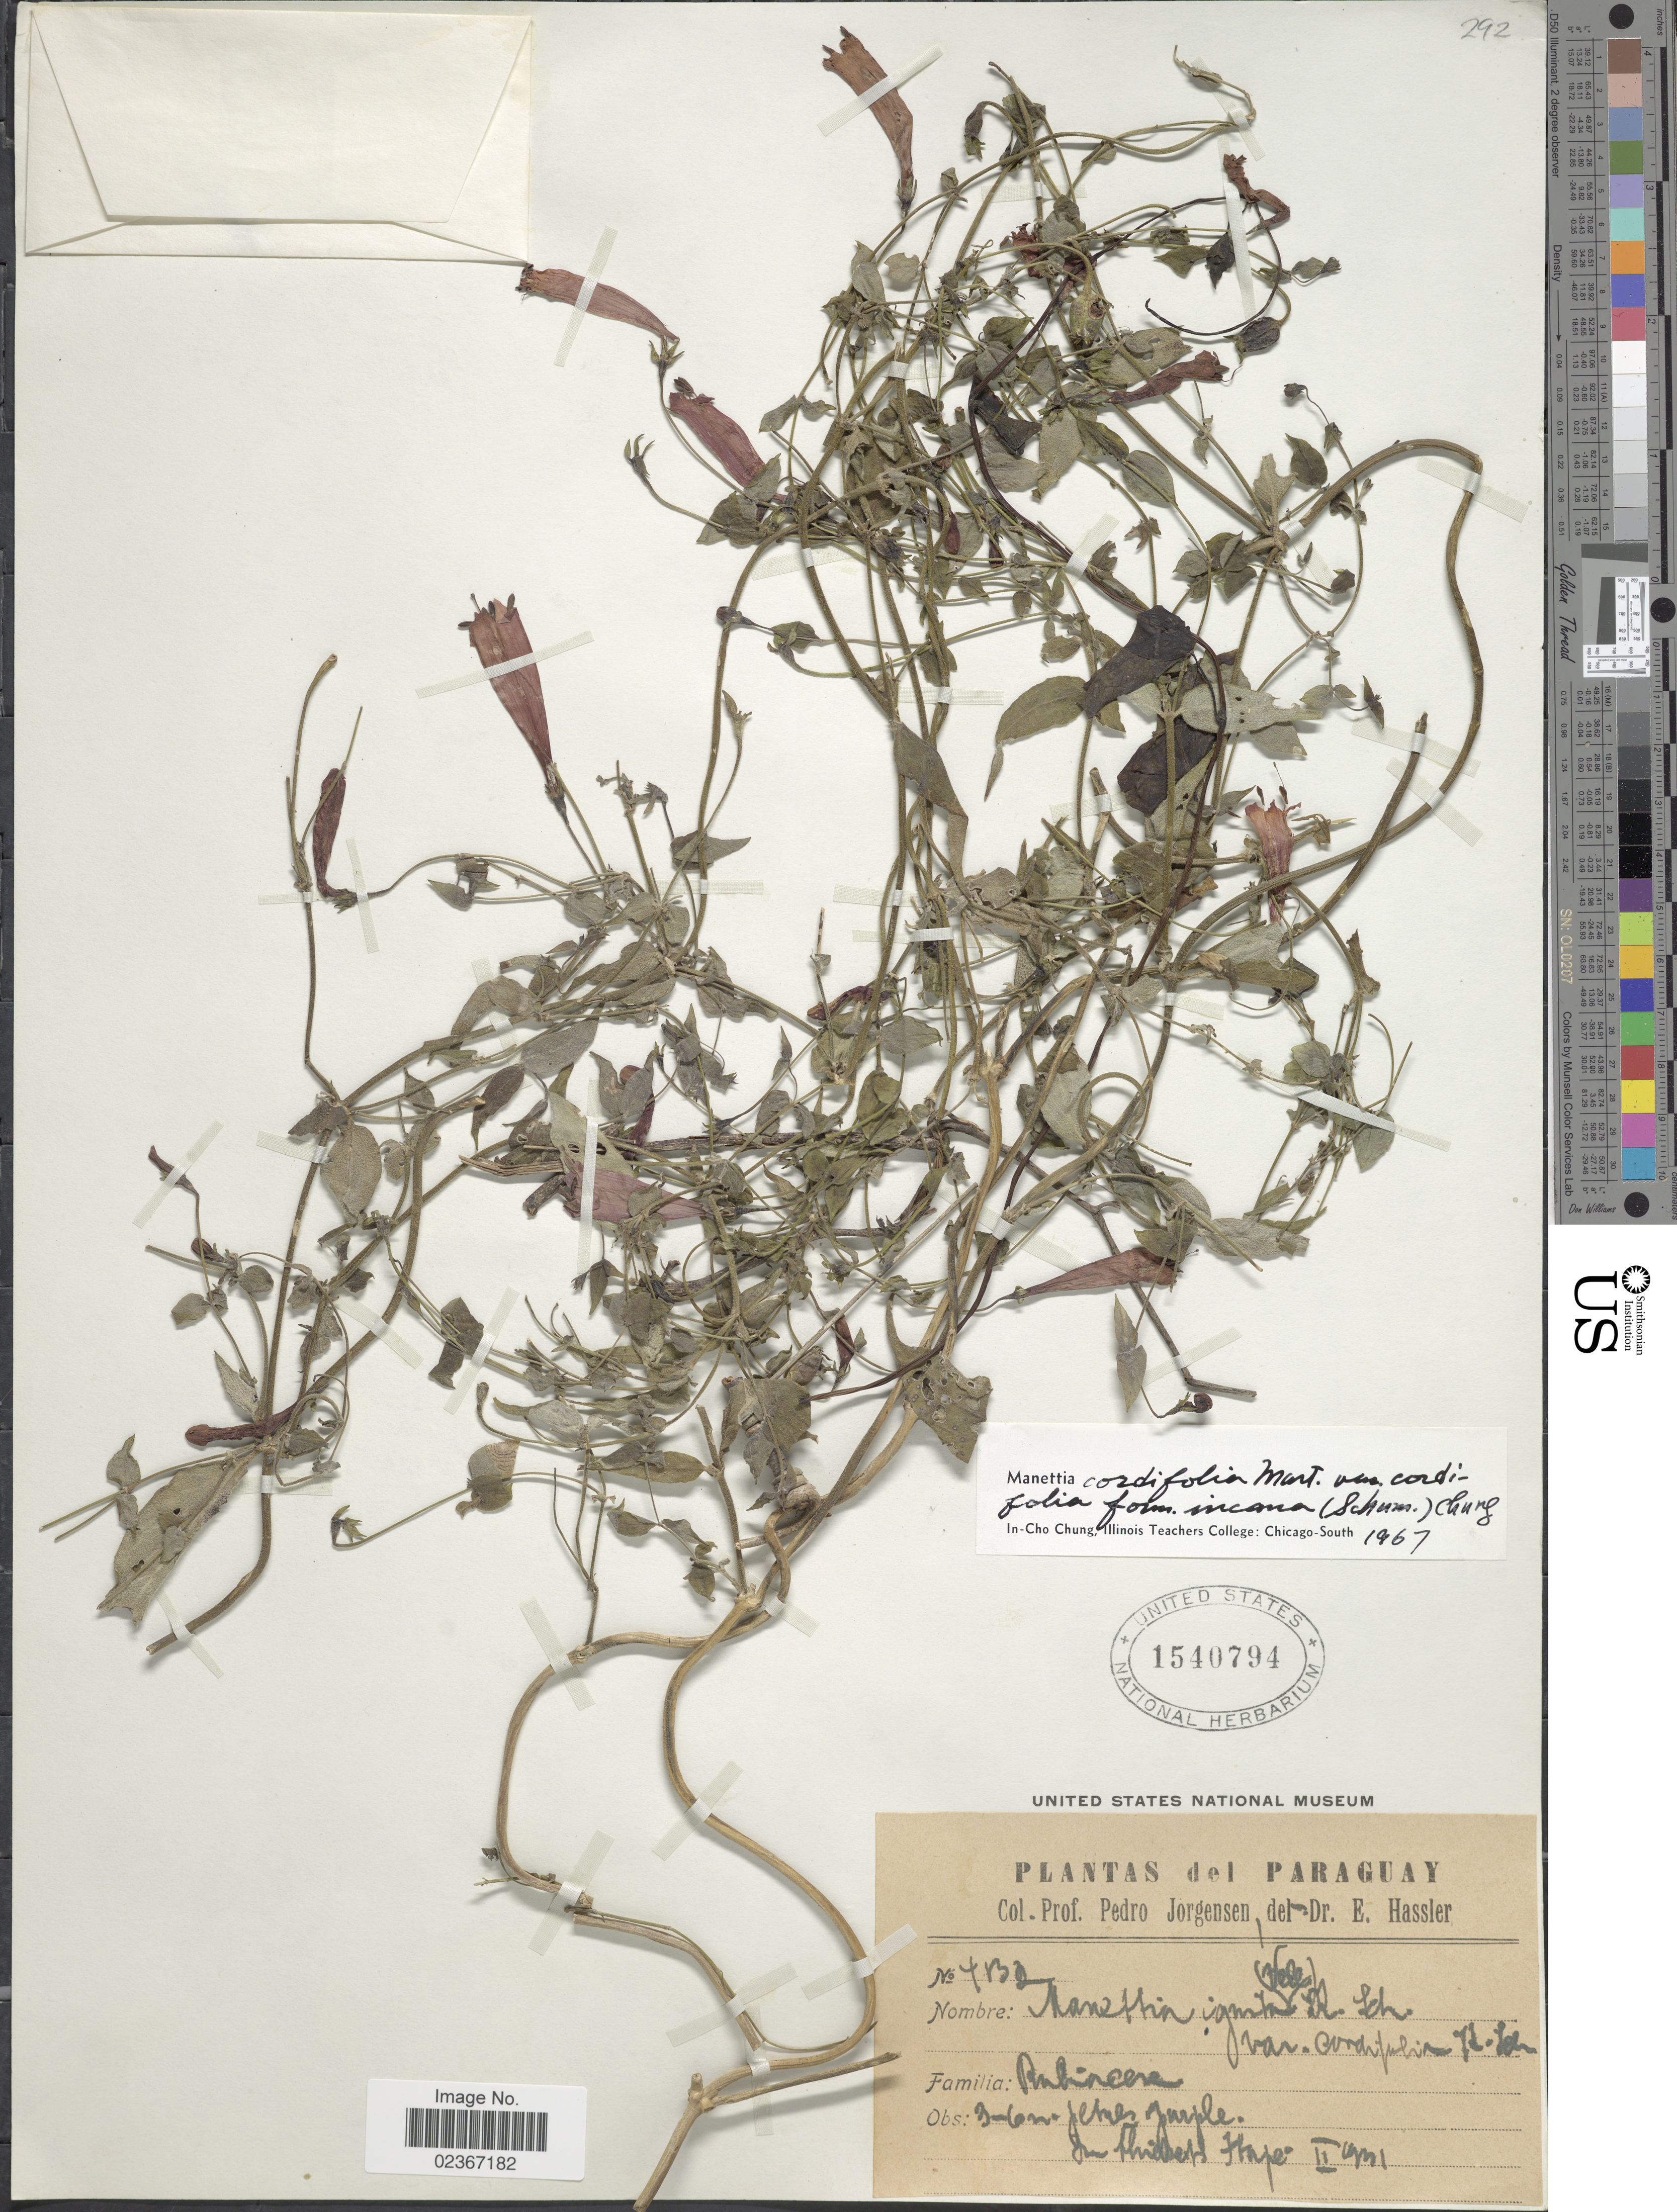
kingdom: Plantae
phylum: Tracheophyta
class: Magnoliopsida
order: Gentianales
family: Rubiaceae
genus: Manettia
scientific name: Manettia cordifolia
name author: Mart.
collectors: P. Jörgensen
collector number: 4132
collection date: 1931-02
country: Paraguay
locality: In thickets Itapé.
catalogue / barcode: US 1540794